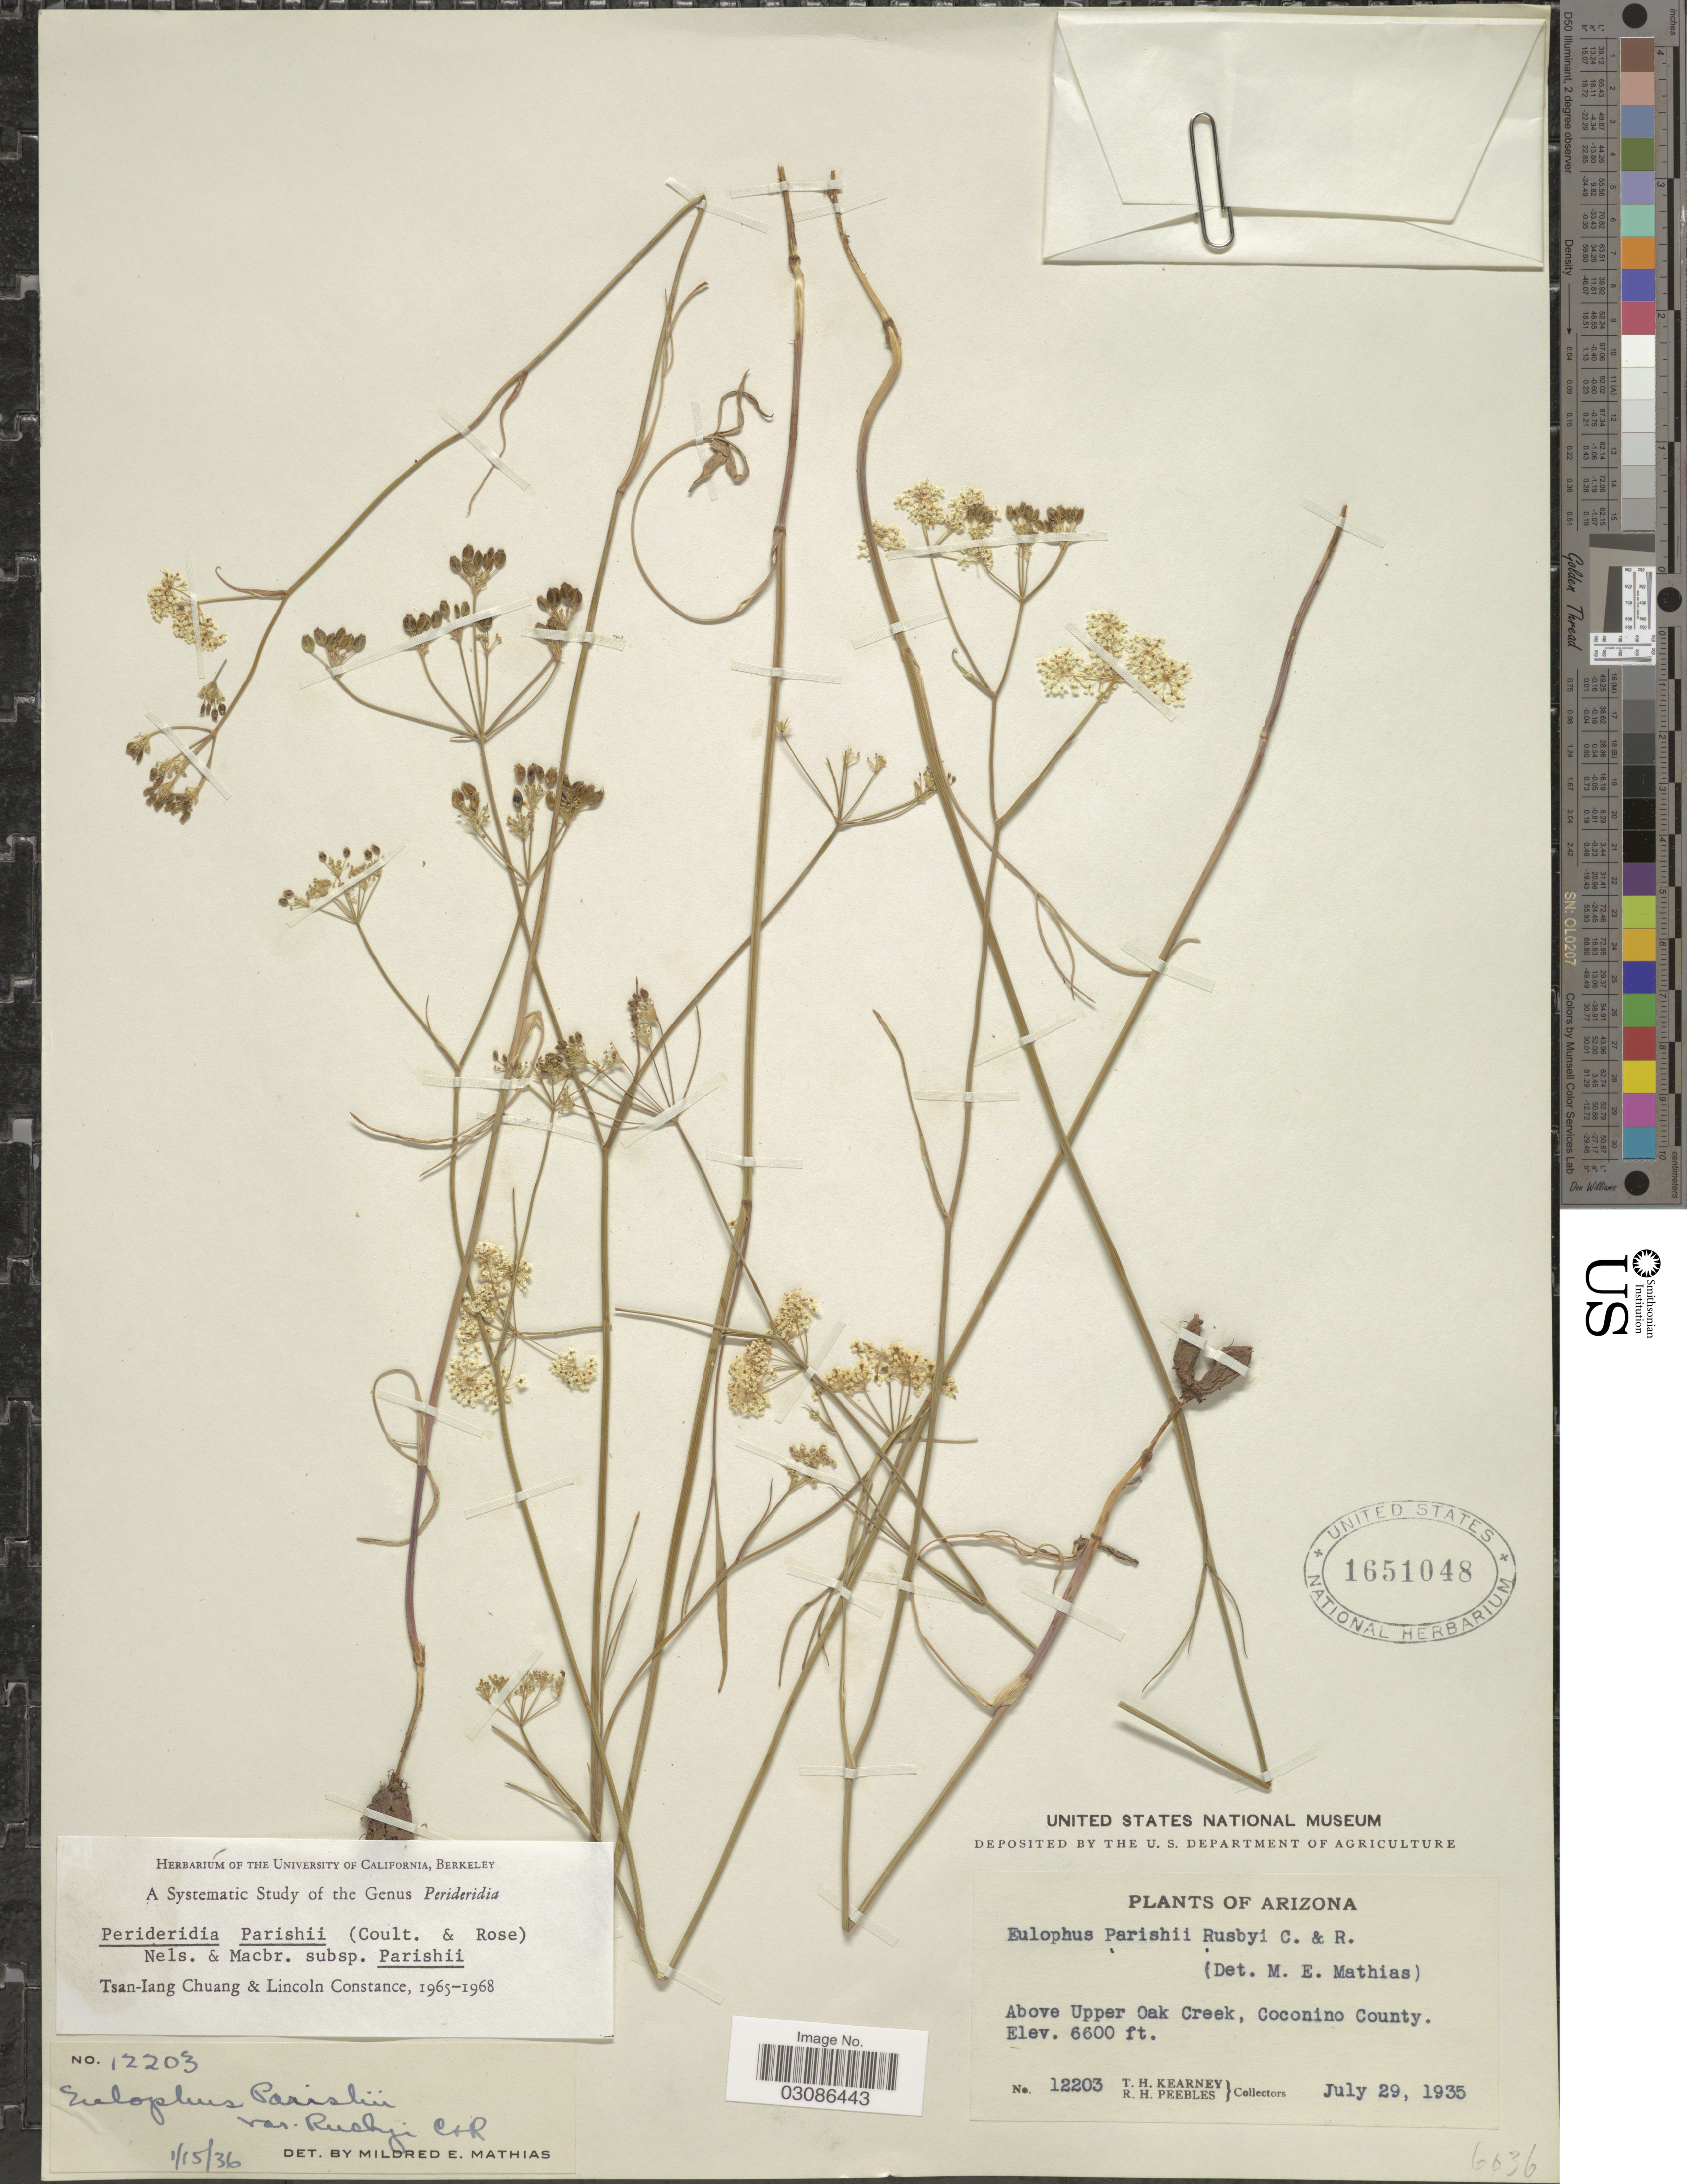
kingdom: Plantae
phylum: Tracheophyta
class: Magnoliopsida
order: Apiales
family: Apiaceae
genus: Perideridia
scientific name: Perideridia parishii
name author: (J.M. Coult. & Rose) A. Nelson & J.F. Macbr.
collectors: T. H. Kearney & R. H. Peebles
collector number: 12203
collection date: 1935-07-29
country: United States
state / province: Arizona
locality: Above Upper Oak Creek, Coconino County.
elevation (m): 2012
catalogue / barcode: US 1651048